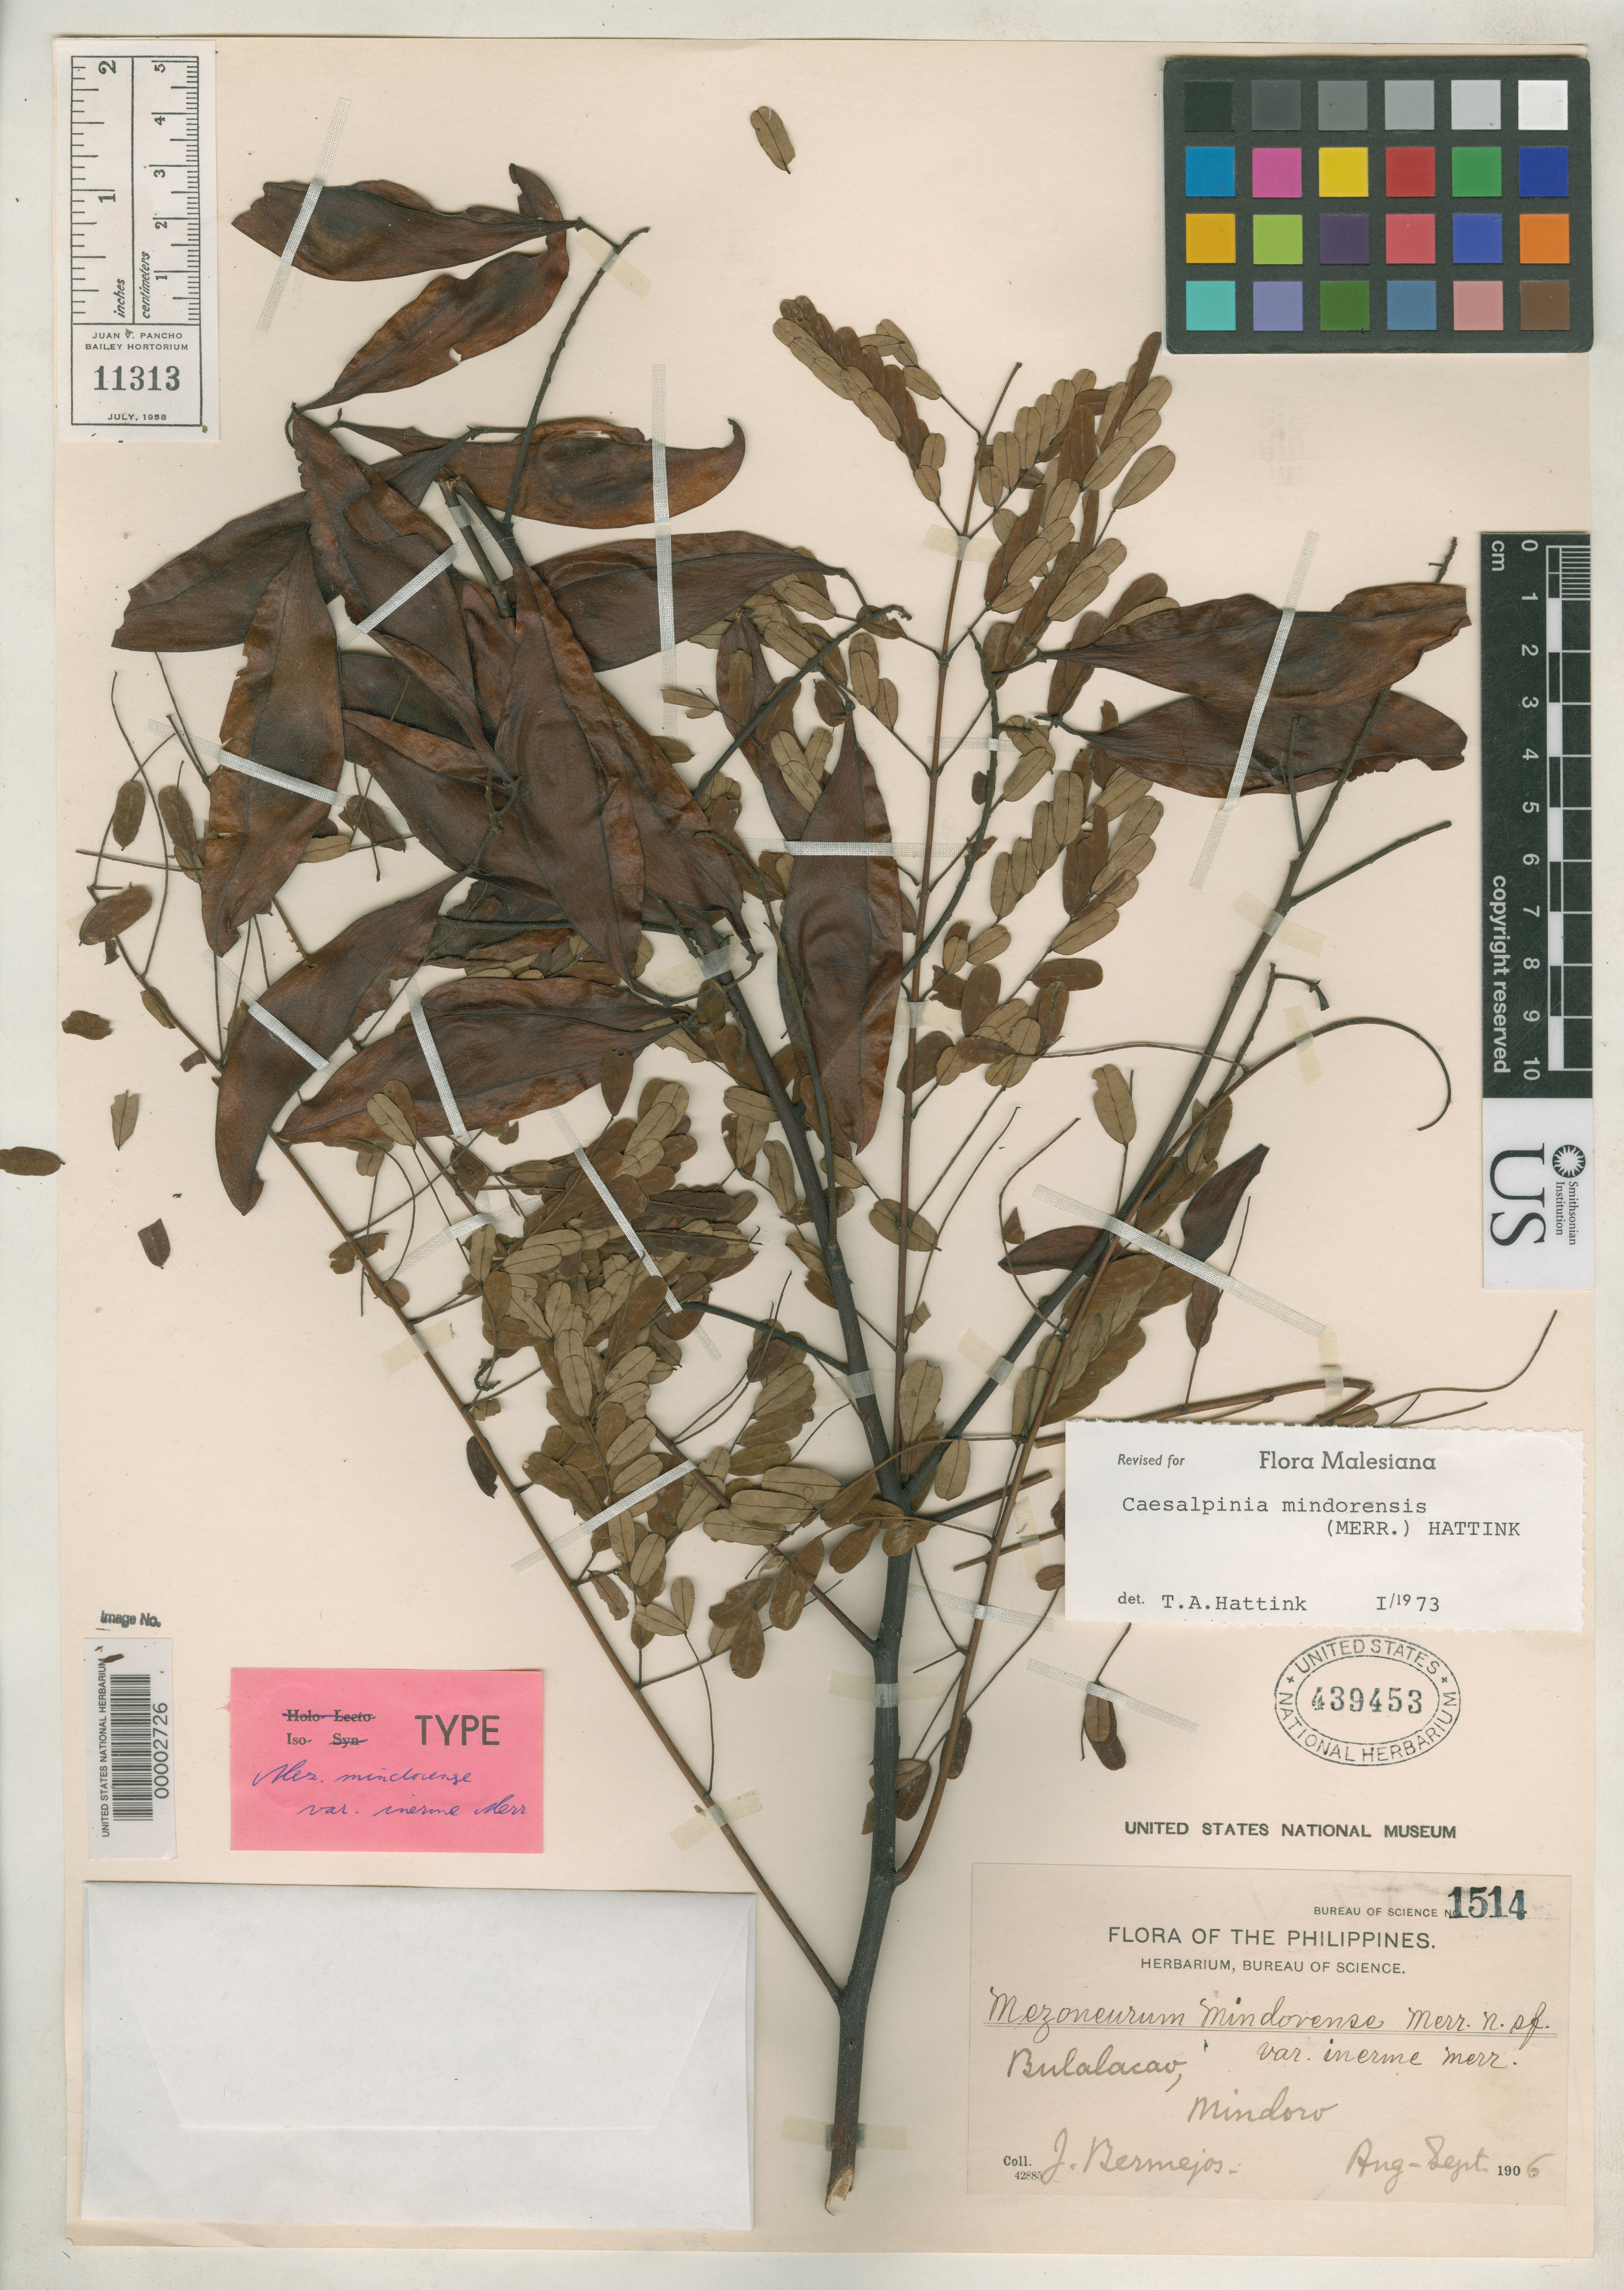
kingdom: Plantae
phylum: Tracheophyta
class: Magnoliopsida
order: Fabales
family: Fabaceae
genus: Mezoneuron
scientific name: Mezoneuron mindorense var. inerme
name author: Merr.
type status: Isotype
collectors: J. Bermejos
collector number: Bur. Sci. 1514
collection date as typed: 30 Aug 1906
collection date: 1906-08-30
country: Philippines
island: Mindoro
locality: Bulalacao.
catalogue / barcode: US 439453